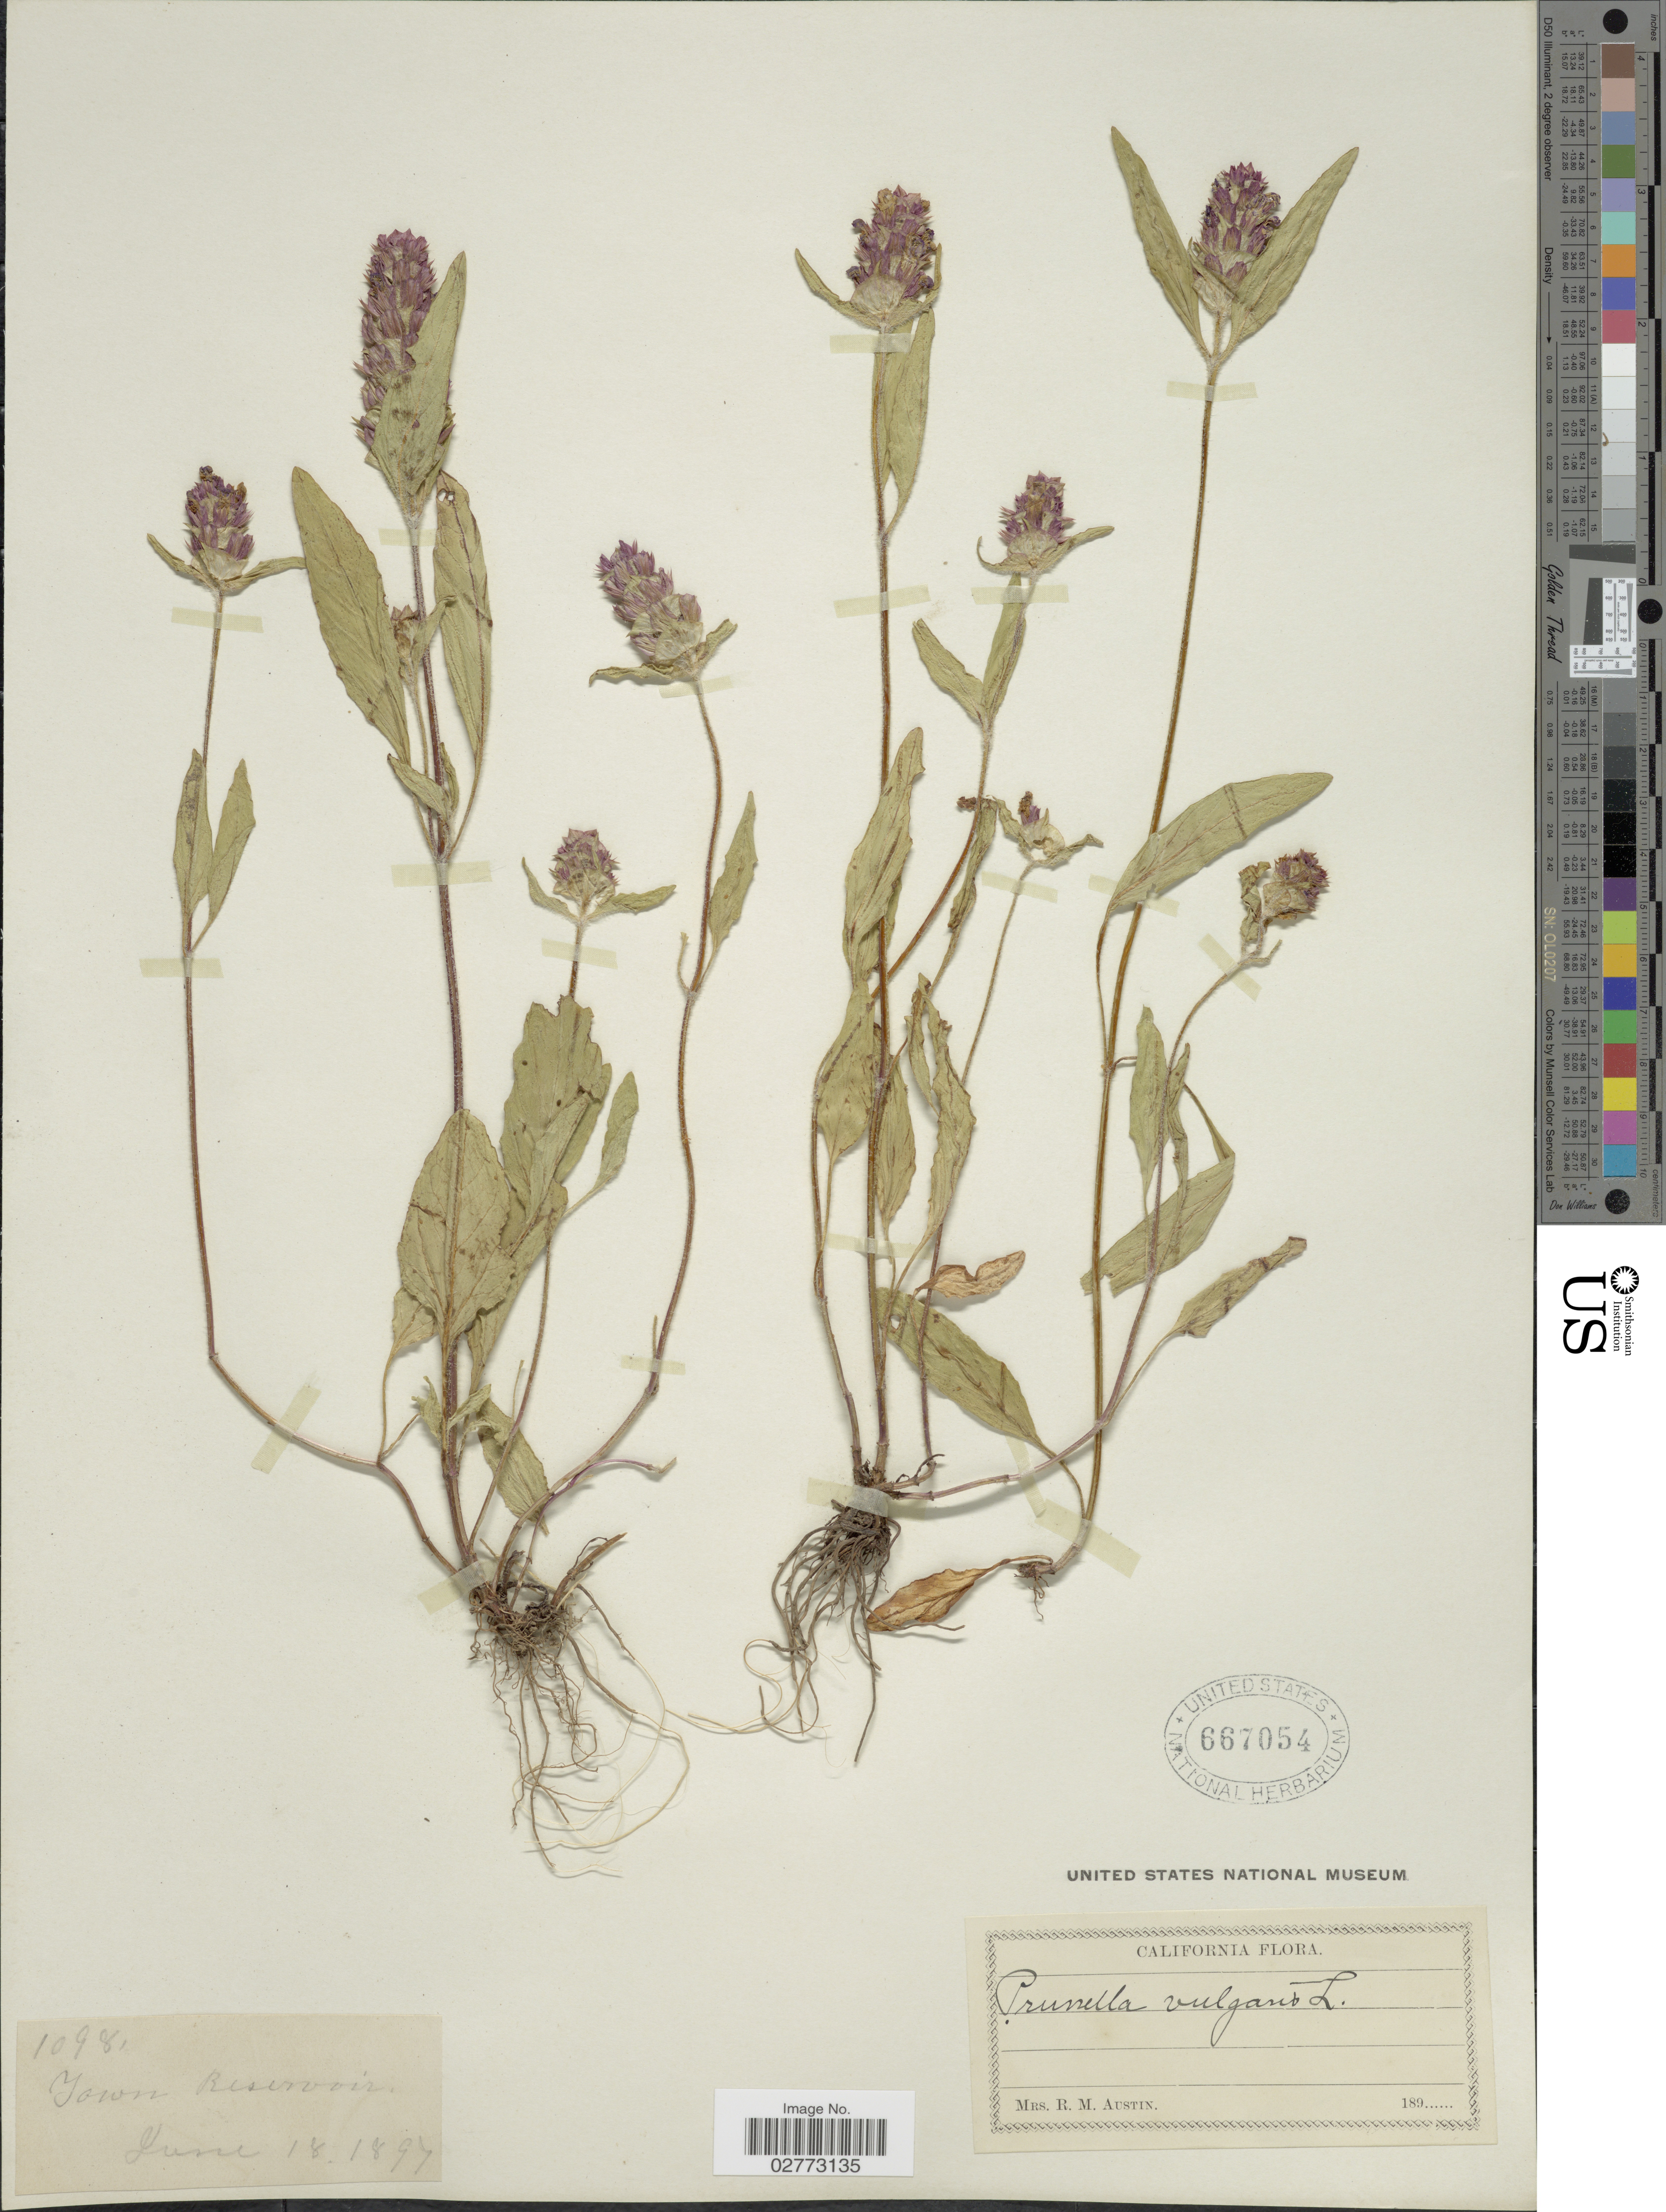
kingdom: Plantae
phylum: Tracheophyta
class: Magnoliopsida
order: Lamiales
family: Lamiaceae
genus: Prunella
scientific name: Prunella vulgaris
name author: L.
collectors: R. Austin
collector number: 1098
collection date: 1897-06-18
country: United States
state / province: California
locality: Town Reservoir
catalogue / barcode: US 667054